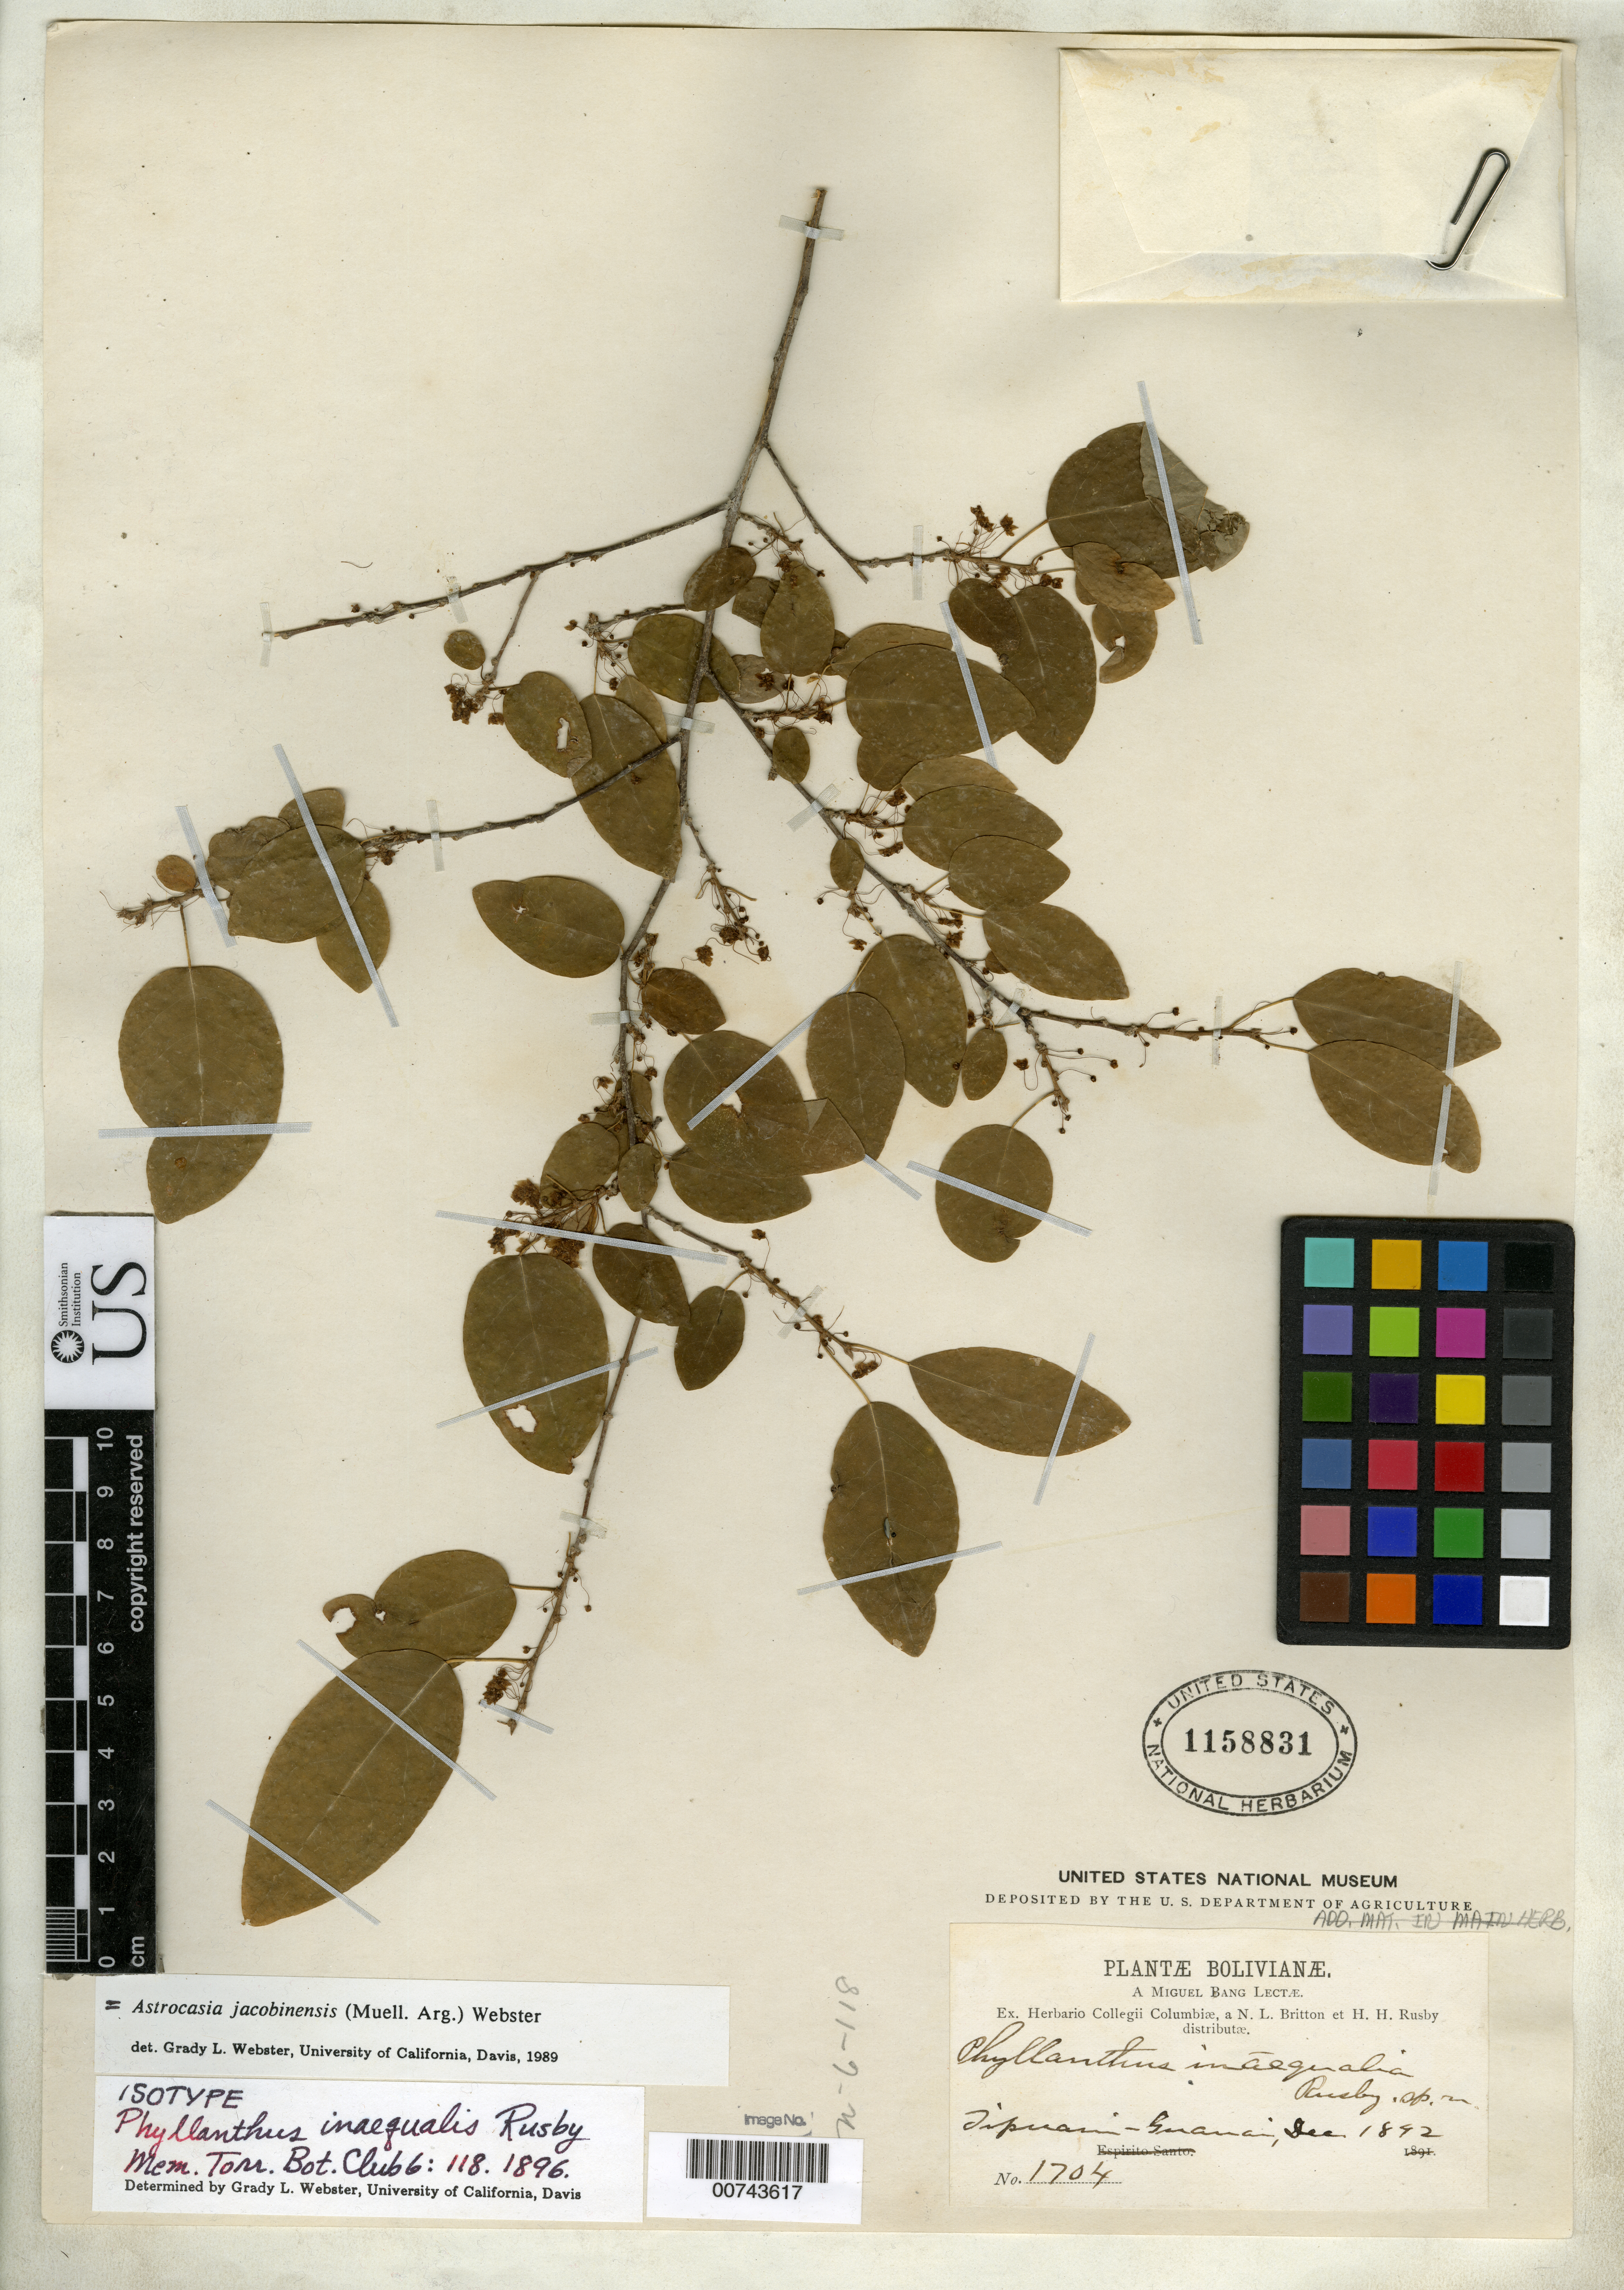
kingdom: Plantae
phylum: Tracheophyta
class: Magnoliopsida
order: Malpighiales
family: Phyllanthaceae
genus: Phyllanthus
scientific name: Phyllanthus inaequalis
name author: Rusby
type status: Isotype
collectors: M. Bang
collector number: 1704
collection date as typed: Dec 1892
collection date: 1892-12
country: Bolivia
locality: Tipuani-Guanai.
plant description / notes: Specific epithet on label as "inaequalia", published as "inequalis".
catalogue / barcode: US 1158831